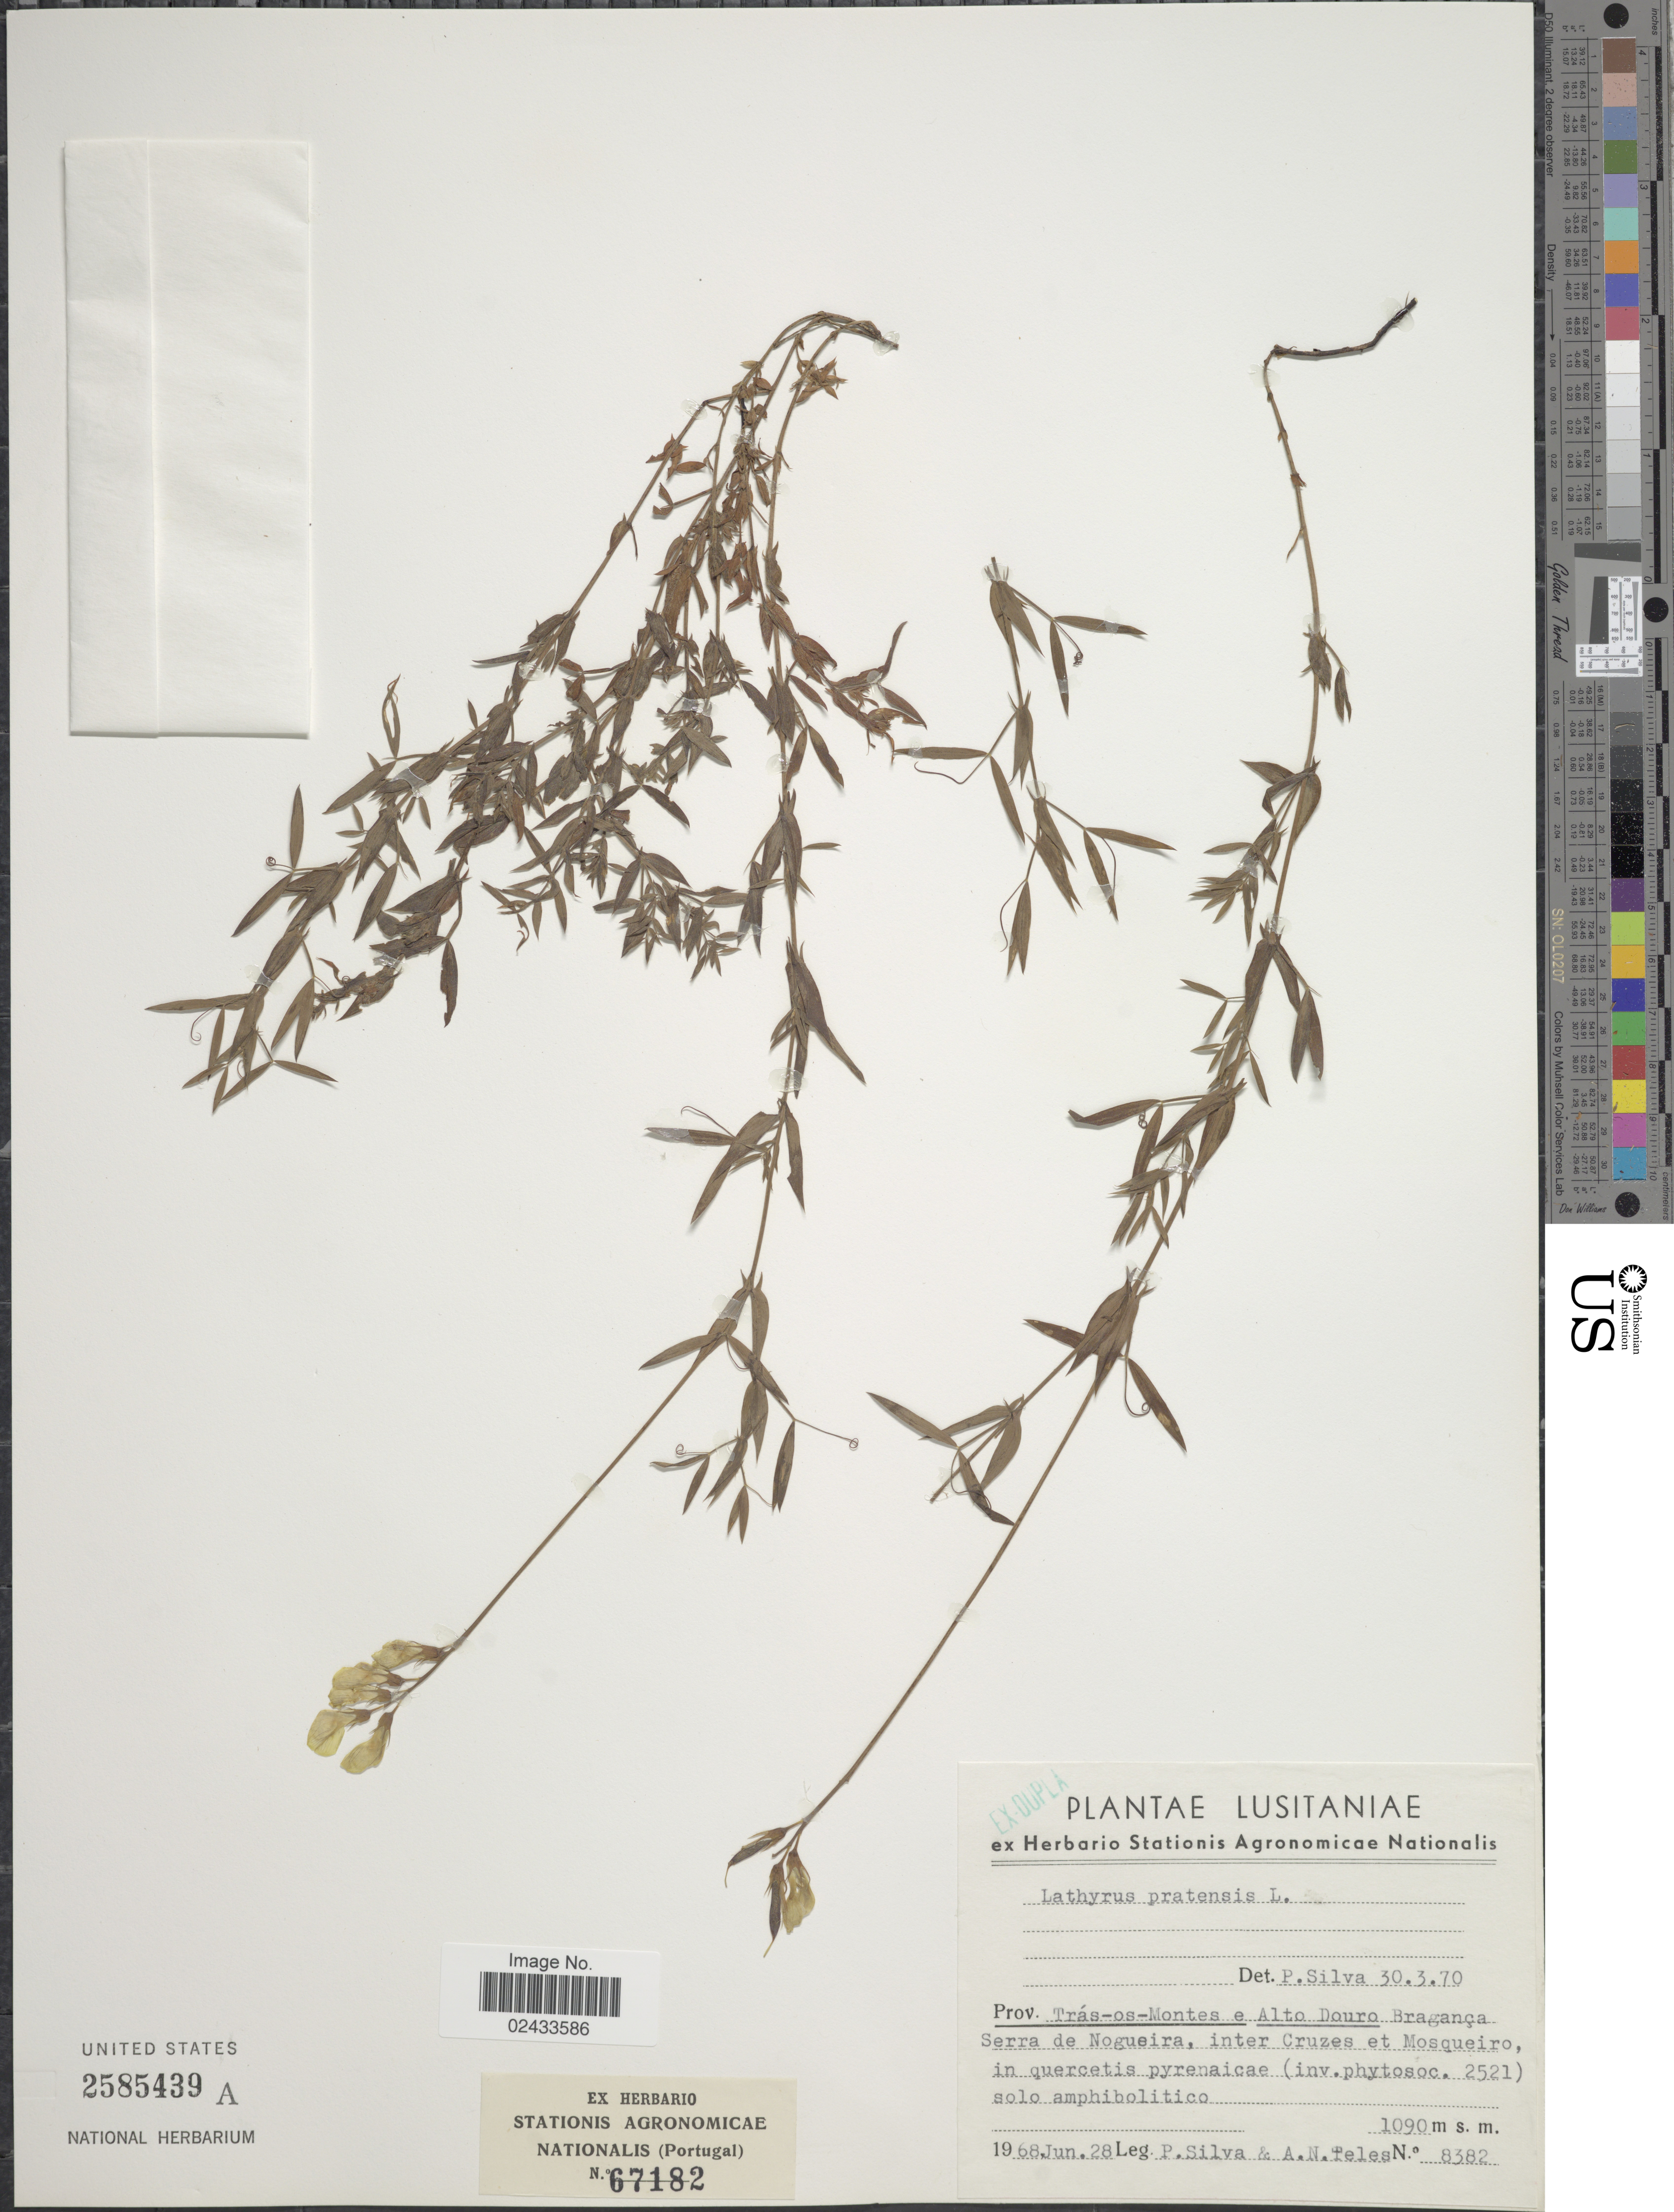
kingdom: Plantae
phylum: Tracheophyta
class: Magnoliopsida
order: Fabales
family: Fabaceae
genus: Lathyrus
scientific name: Lathyrus pratensis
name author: L.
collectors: P. Silva & A. Teles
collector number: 8382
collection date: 1968-06-28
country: Portugal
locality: Lusitaniae, Prov. Tras-os-Montes e Alto Douro Braganca Serra de Nogueira, inter Cruzes et Mosqueiro, in quercetis pyrenaicae (inv. phytosoc. 2521) solo amphibolitico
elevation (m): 1090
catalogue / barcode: US 2585439A